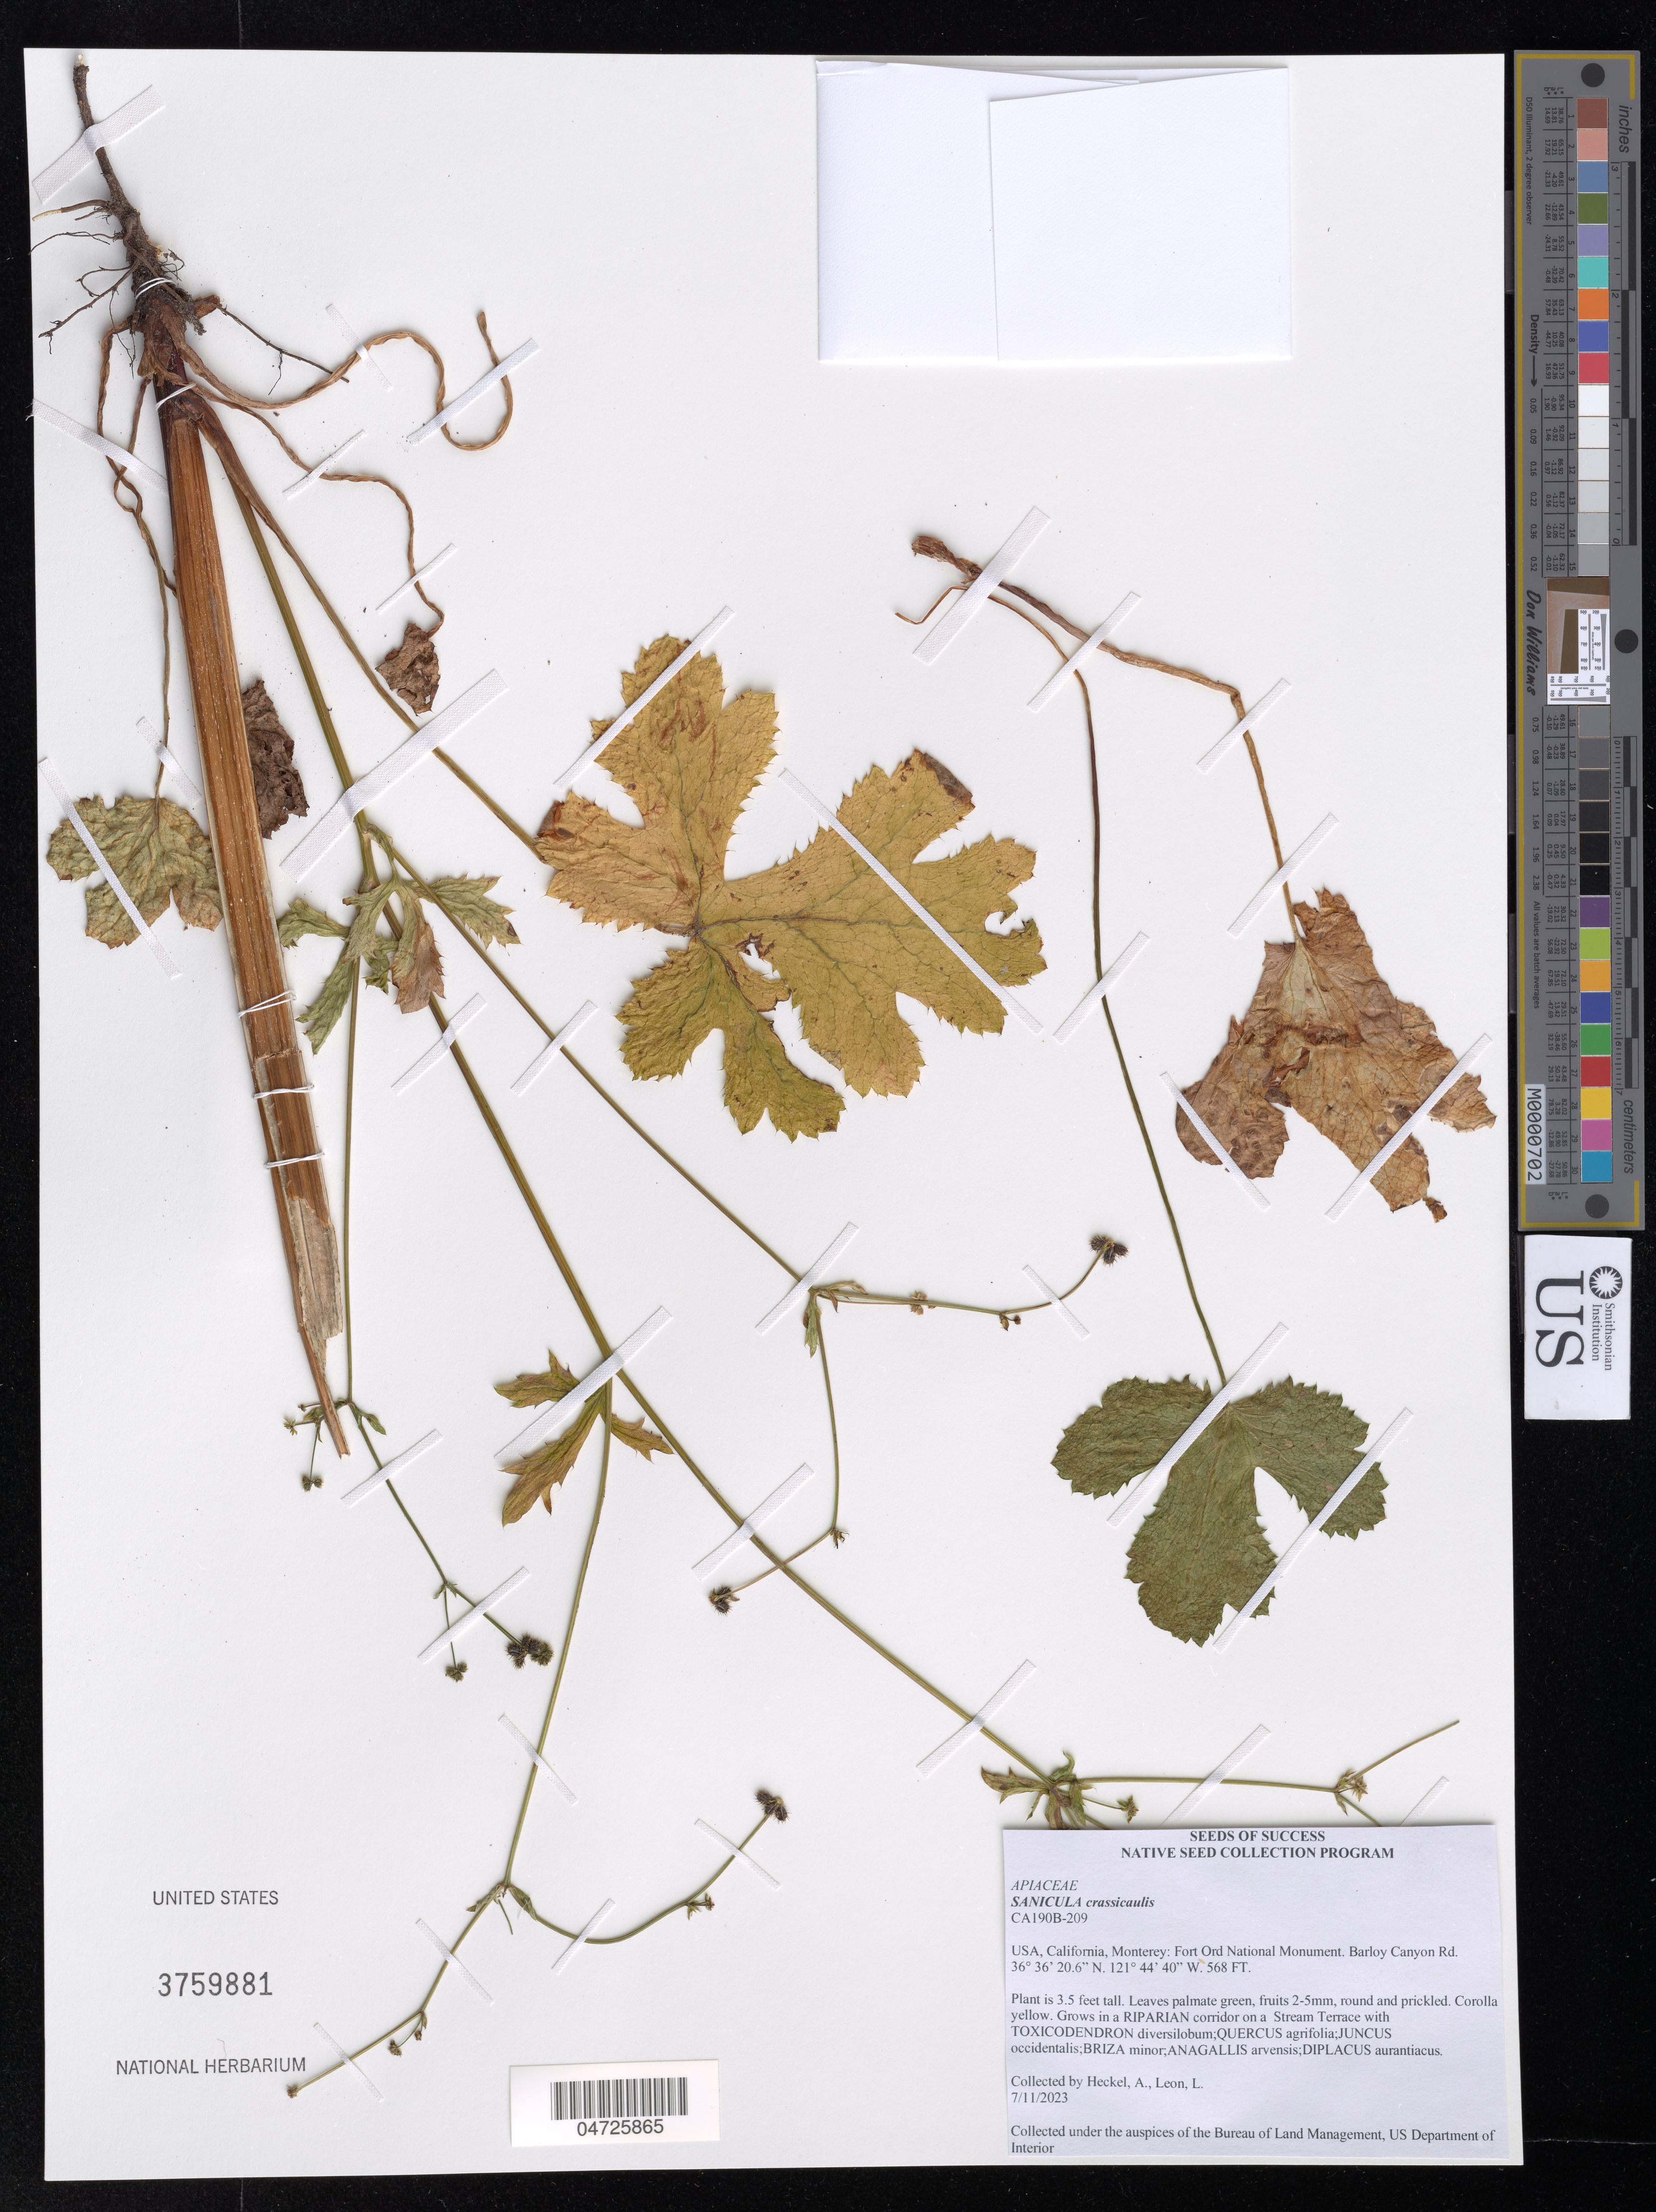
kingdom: Plantae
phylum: Tracheophyta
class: Magnoliopsida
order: Apiales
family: Apiaceae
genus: Sanicula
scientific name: Sanicula crassicaulis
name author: Poepp. ex DC.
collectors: Heckel & L. Leon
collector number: CA190B-209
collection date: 2023-07-11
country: United States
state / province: California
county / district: Monterey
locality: Monterey: Fort Ord National Monument. Barloy Canyon Rd.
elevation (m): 173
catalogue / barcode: US 3759881